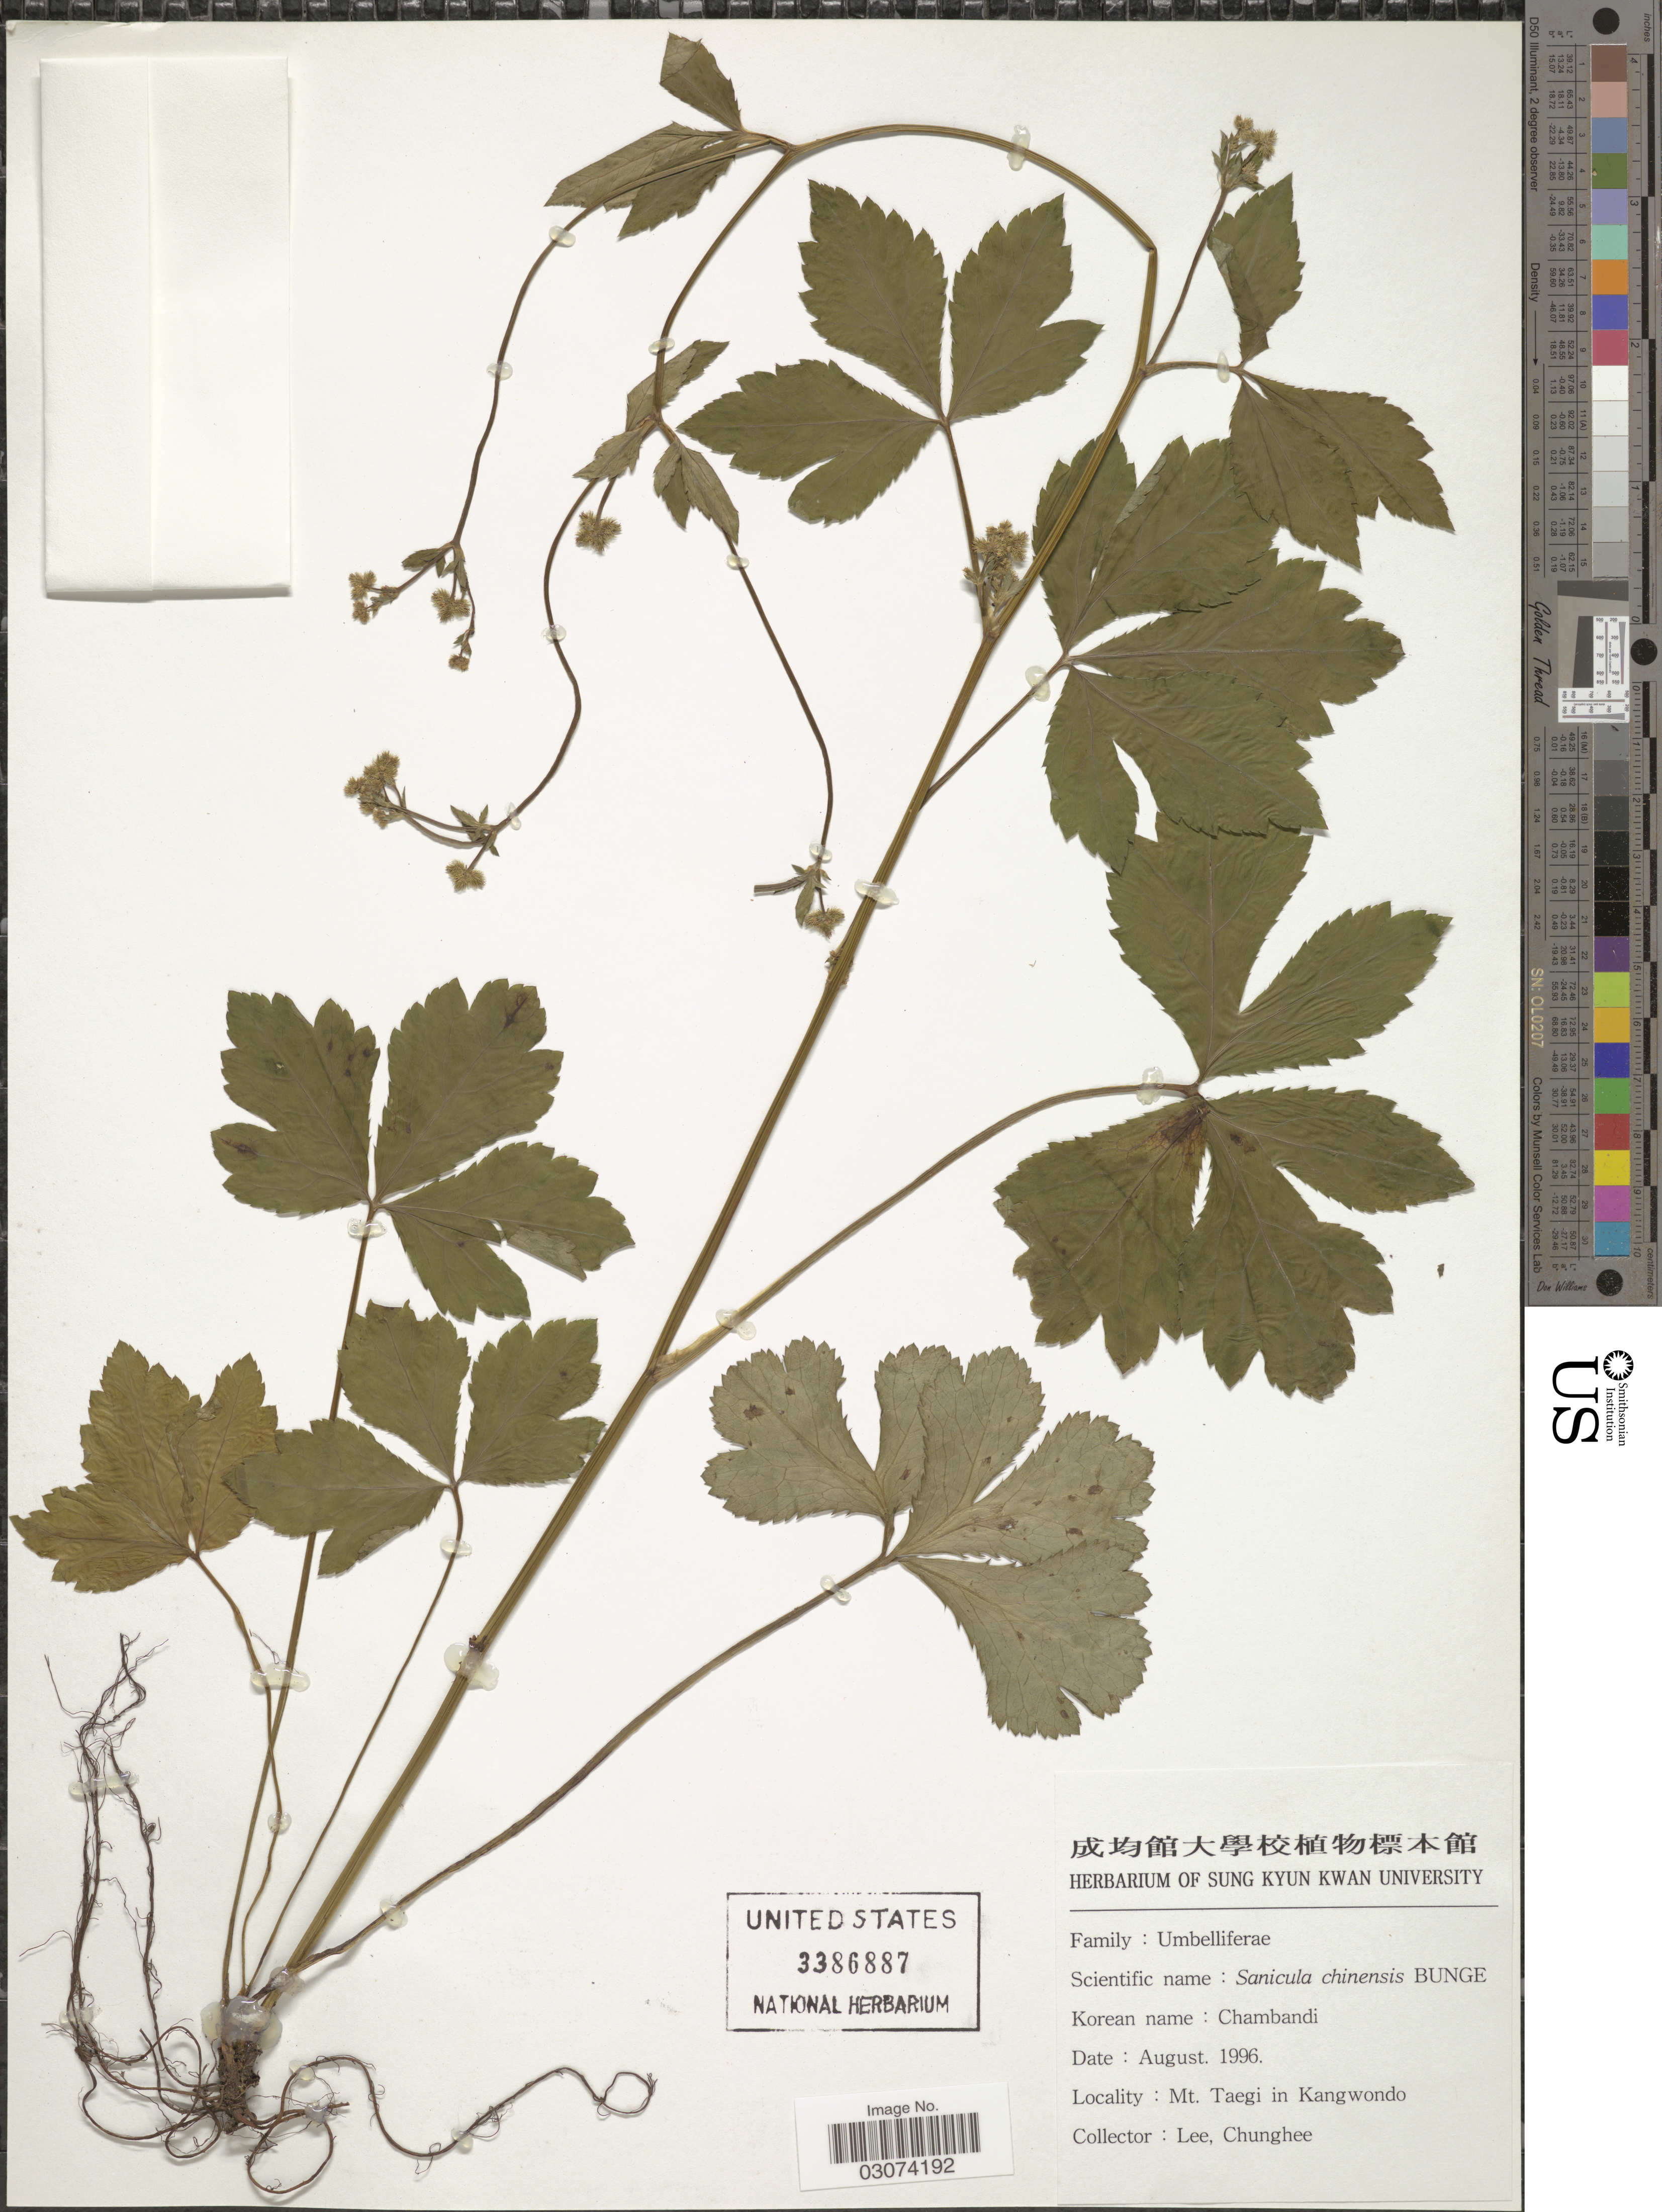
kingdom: Plantae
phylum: Tracheophyta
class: Magnoliopsida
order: Apiales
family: Apiaceae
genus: Sanicula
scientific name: Sanicula chinensis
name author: Bunge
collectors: C. Lee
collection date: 1996-08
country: South Korea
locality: Mt. Taegi in Kangwondo.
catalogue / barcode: US 3386887